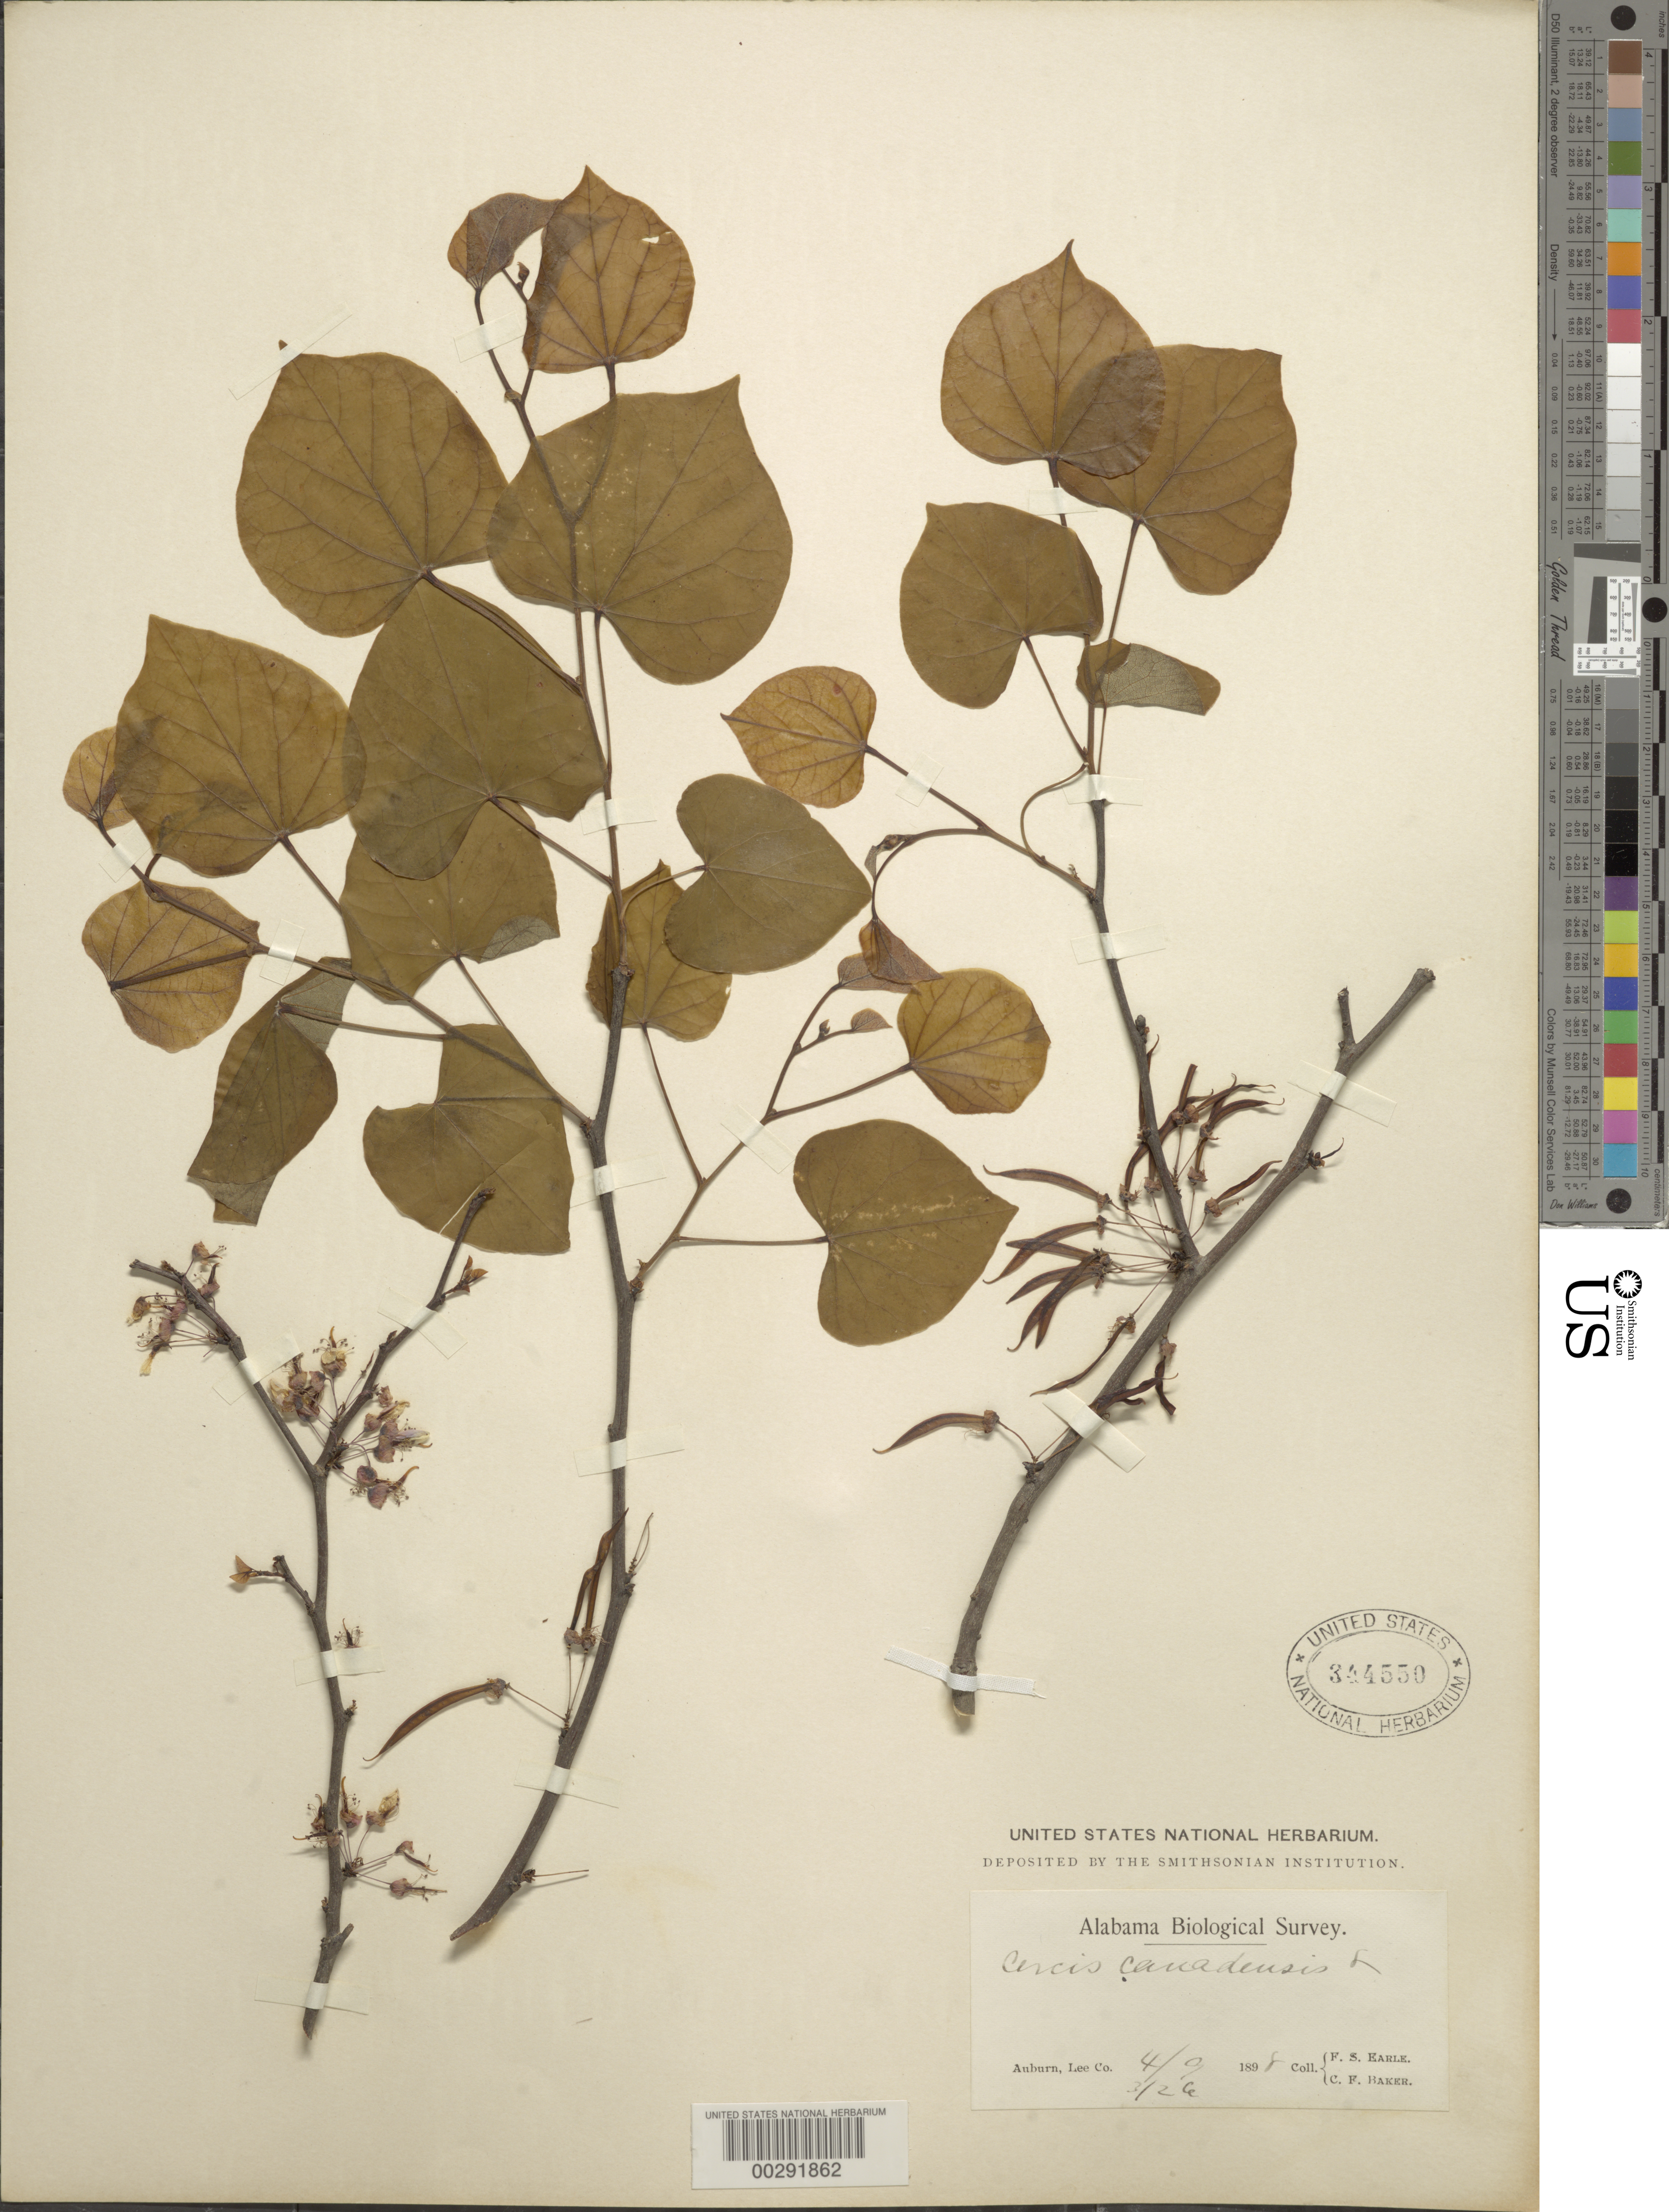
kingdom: Plantae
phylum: Tracheophyta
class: Magnoliopsida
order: Fabales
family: Fabaceae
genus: Cercis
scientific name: Cercis canadensis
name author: L.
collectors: F. S. Earle & C. F. Baker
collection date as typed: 26 Mar 1898 and 09 Apr 1898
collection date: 1898-03-26,1898-04-09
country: United States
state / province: Alabama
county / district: Lee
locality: Auburn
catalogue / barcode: US 344550